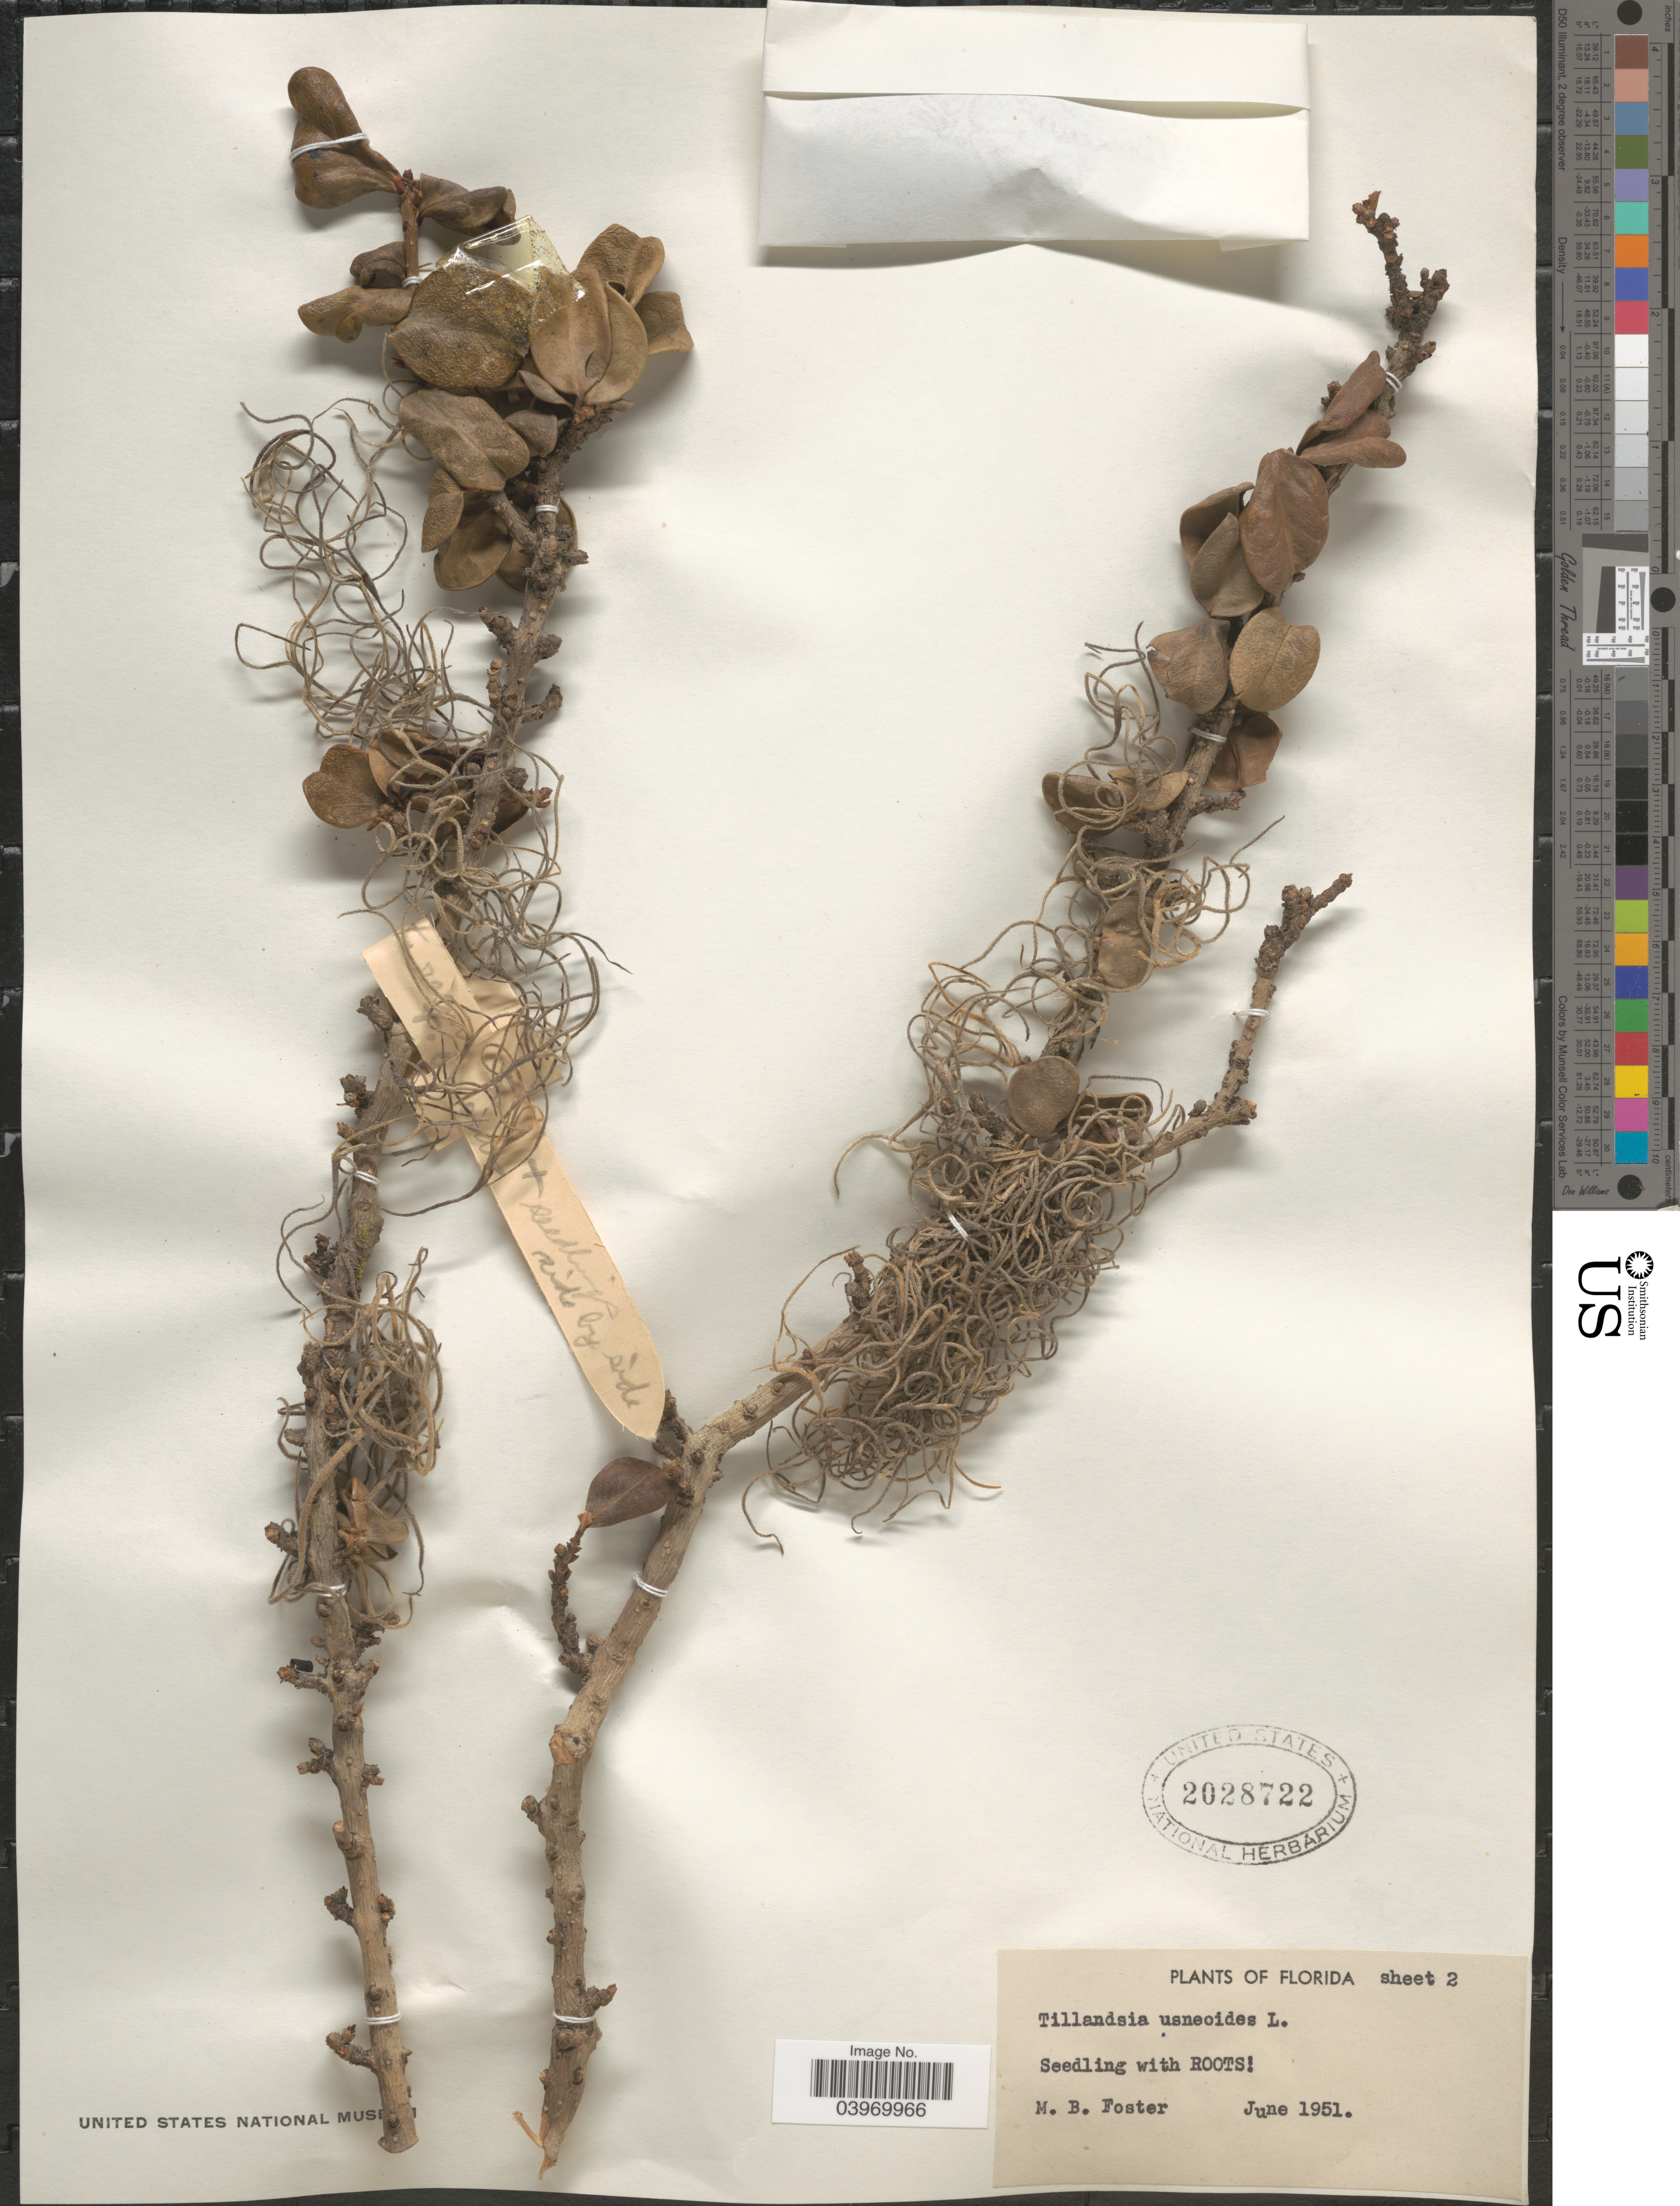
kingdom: Plantae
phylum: Tracheophyta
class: Liliopsida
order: Poales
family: Bromeliaceae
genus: Tillandsia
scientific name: Tillandsia usneoides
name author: (L.) L.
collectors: M. B. Foster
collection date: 1951-06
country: United States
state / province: Florida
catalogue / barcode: US 2028722